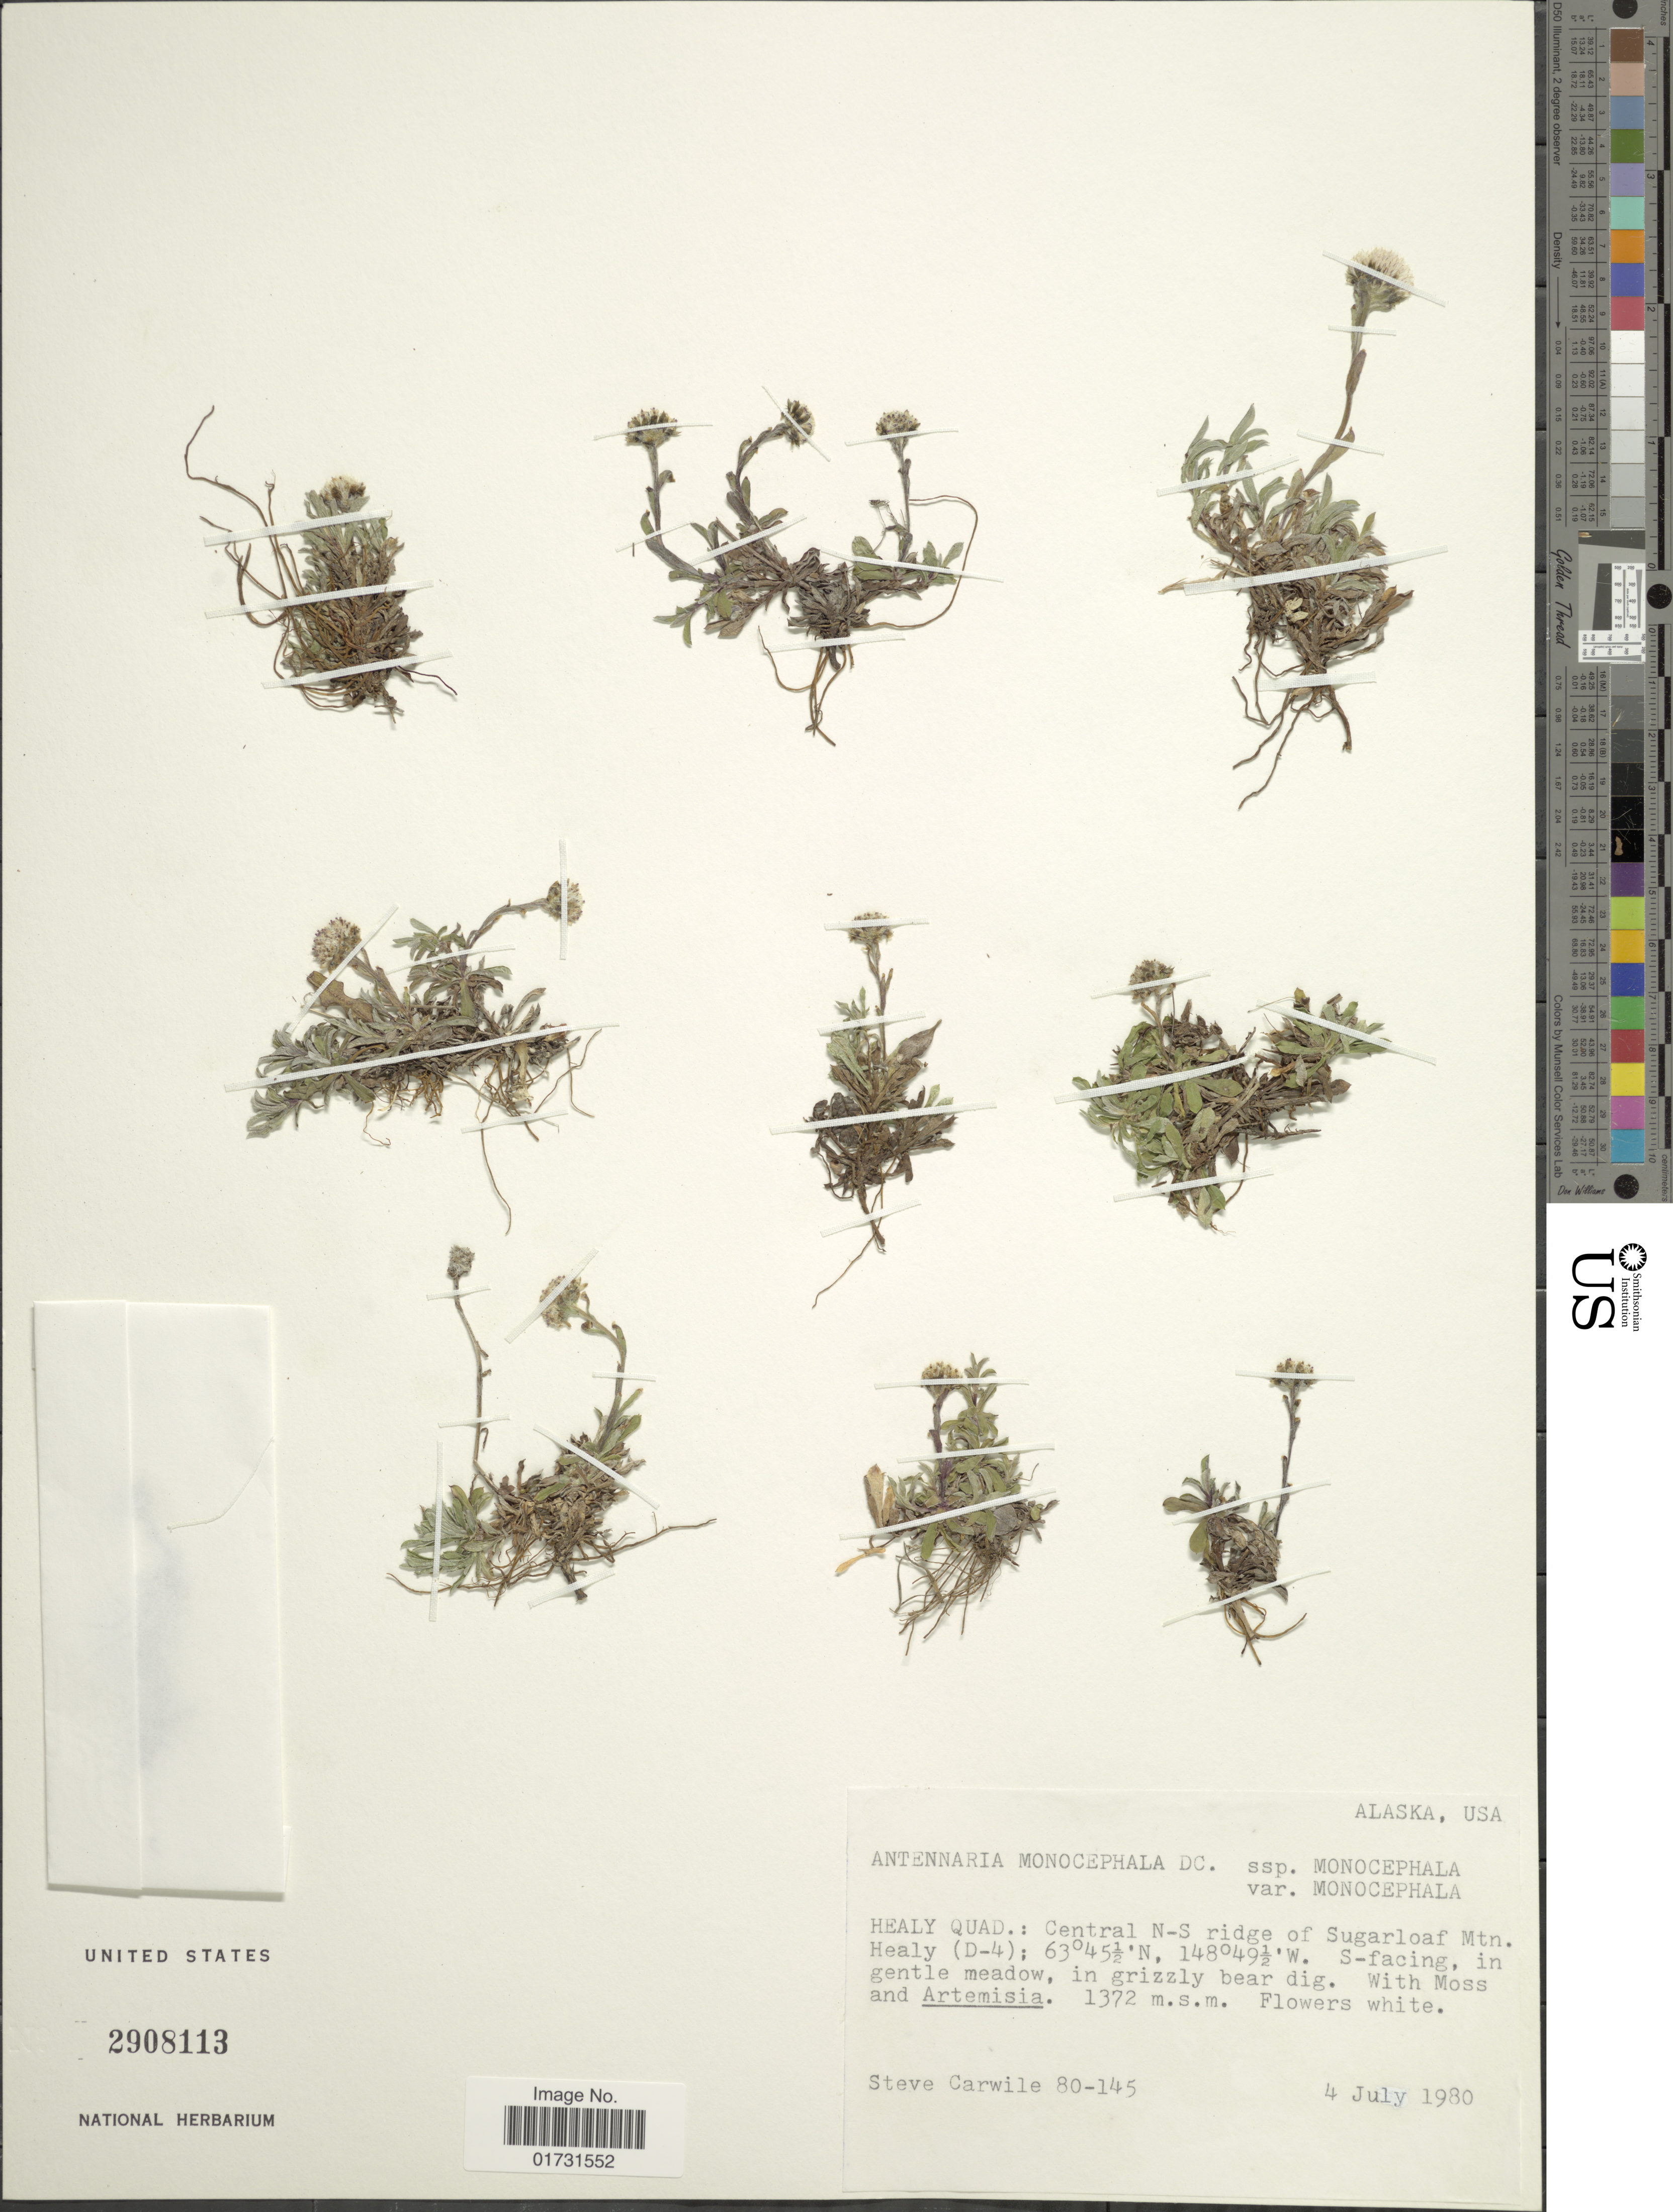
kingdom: Plantae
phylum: Tracheophyta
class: Magnoliopsida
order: Asterales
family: Asteraceae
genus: Antennaria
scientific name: Antennaria monocephala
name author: DC.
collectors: S. Carwile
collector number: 80-145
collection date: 1980-07-04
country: United States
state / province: Alaska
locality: Healy Quad.: N-S ridge of Sugarloaf Mtn. Healy (D-4). S-facing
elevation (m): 1372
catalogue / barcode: US 2908113